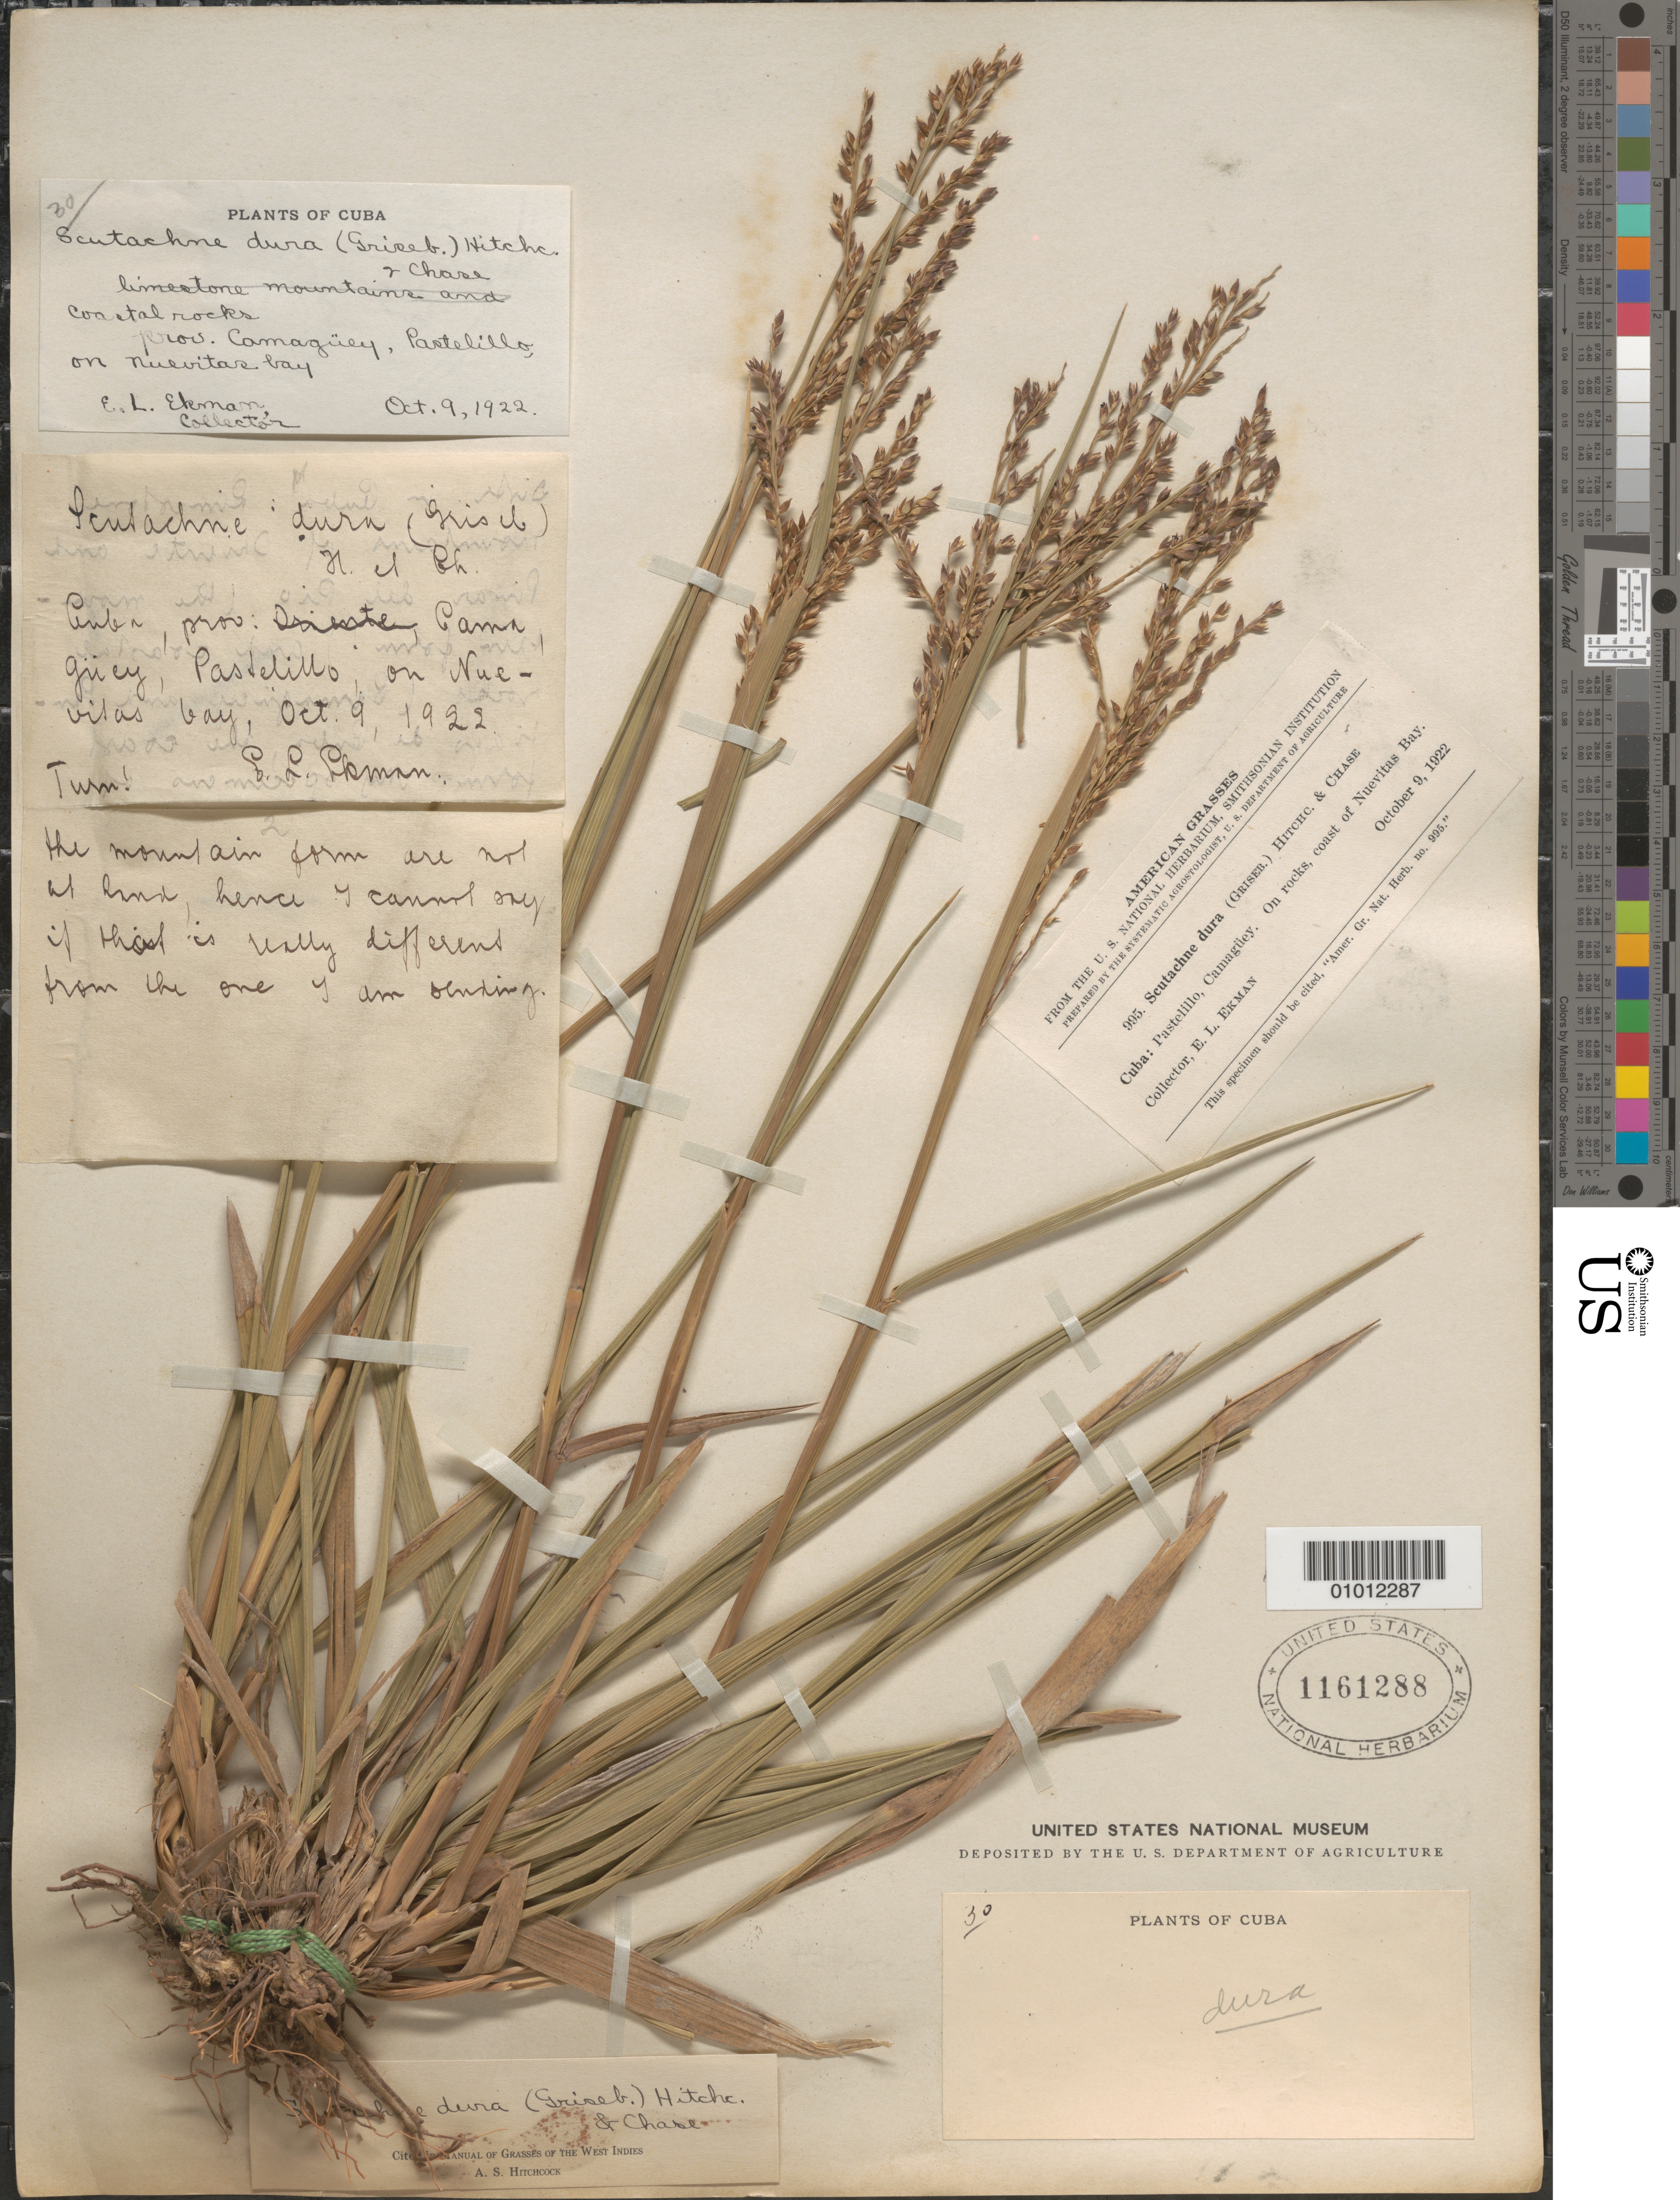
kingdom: Plantae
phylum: Tracheophyta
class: Liliopsida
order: Poales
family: Poaceae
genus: Scutachne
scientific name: Scutachne dura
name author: (Griseb.) Hitchc. & Chase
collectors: E. L. Ekman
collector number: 995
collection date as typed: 09 Oct 1922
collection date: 1922-10-09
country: Cuba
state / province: Camagüey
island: Cuba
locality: Pastelillo, On rocks and coast of Nuevitas Bay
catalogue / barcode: US 1161288